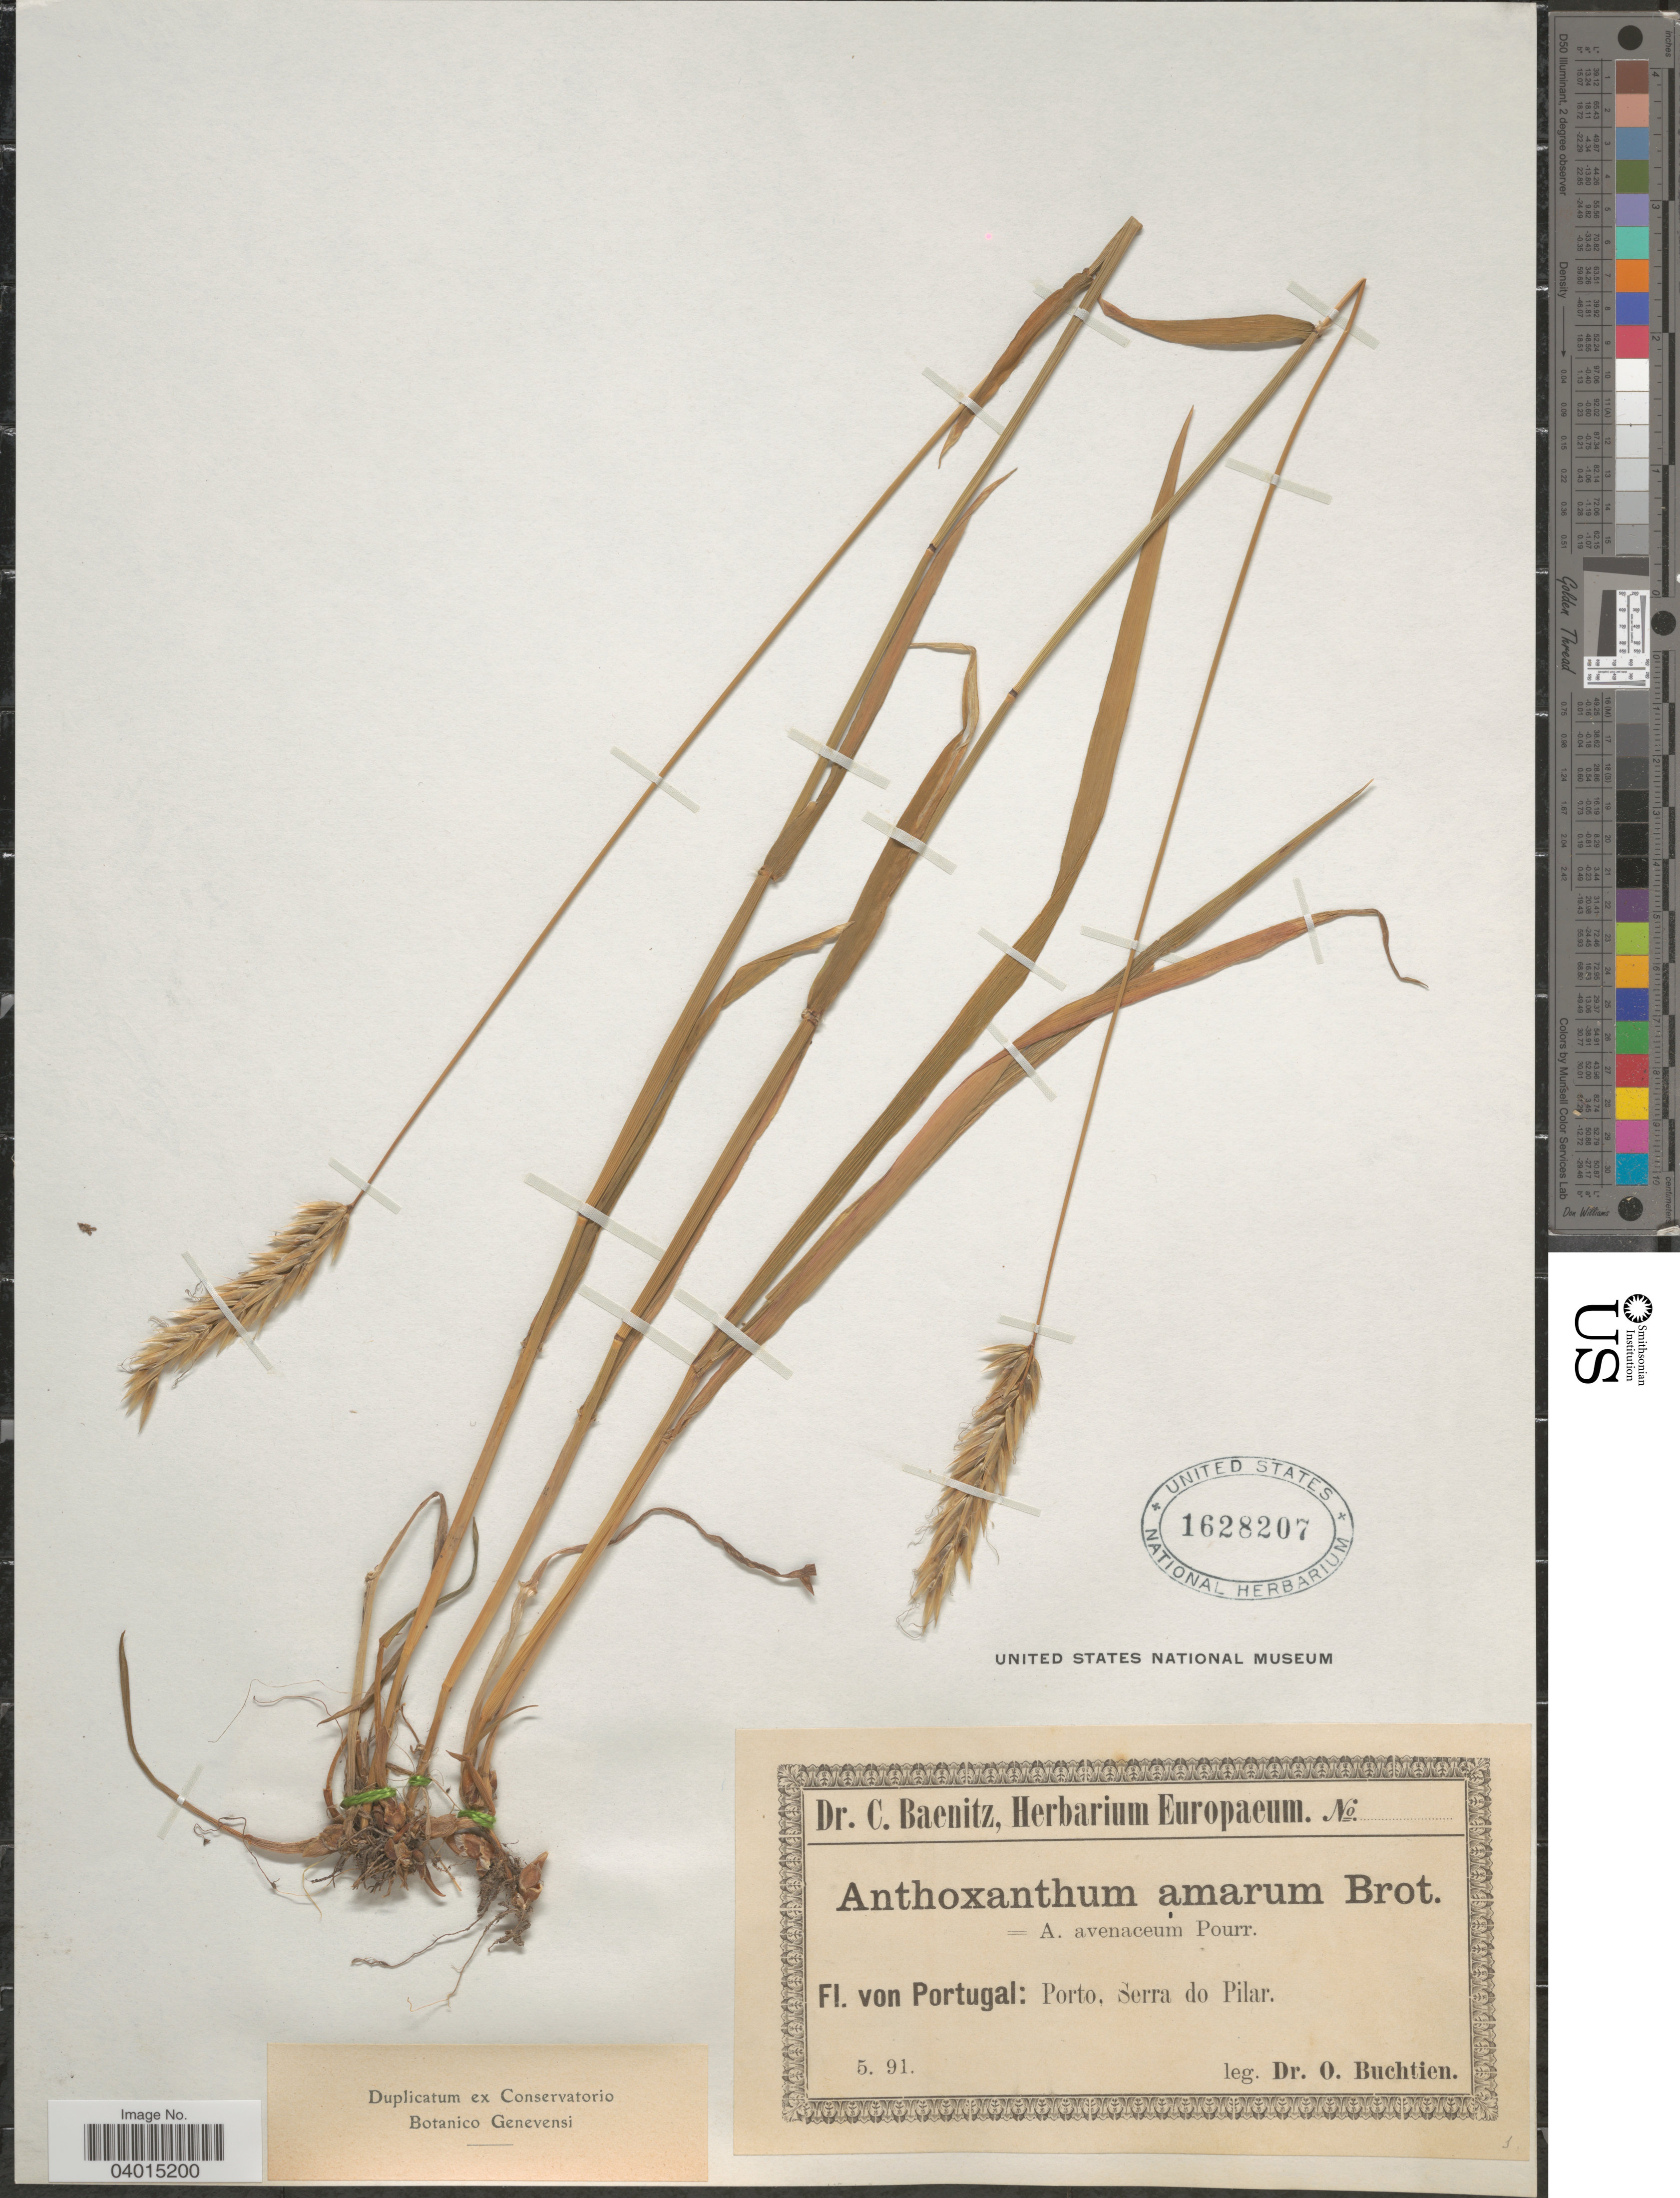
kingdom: Plantae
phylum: Tracheophyta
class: Liliopsida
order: Poales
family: Poaceae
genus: Anthoxanthum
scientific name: Anthoxanthum amarum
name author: Brot.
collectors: O. Buchtien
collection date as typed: Transcribed d/m/y: /5/91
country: Portugal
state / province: Porto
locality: Serra do Pilar.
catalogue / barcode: US 1628207